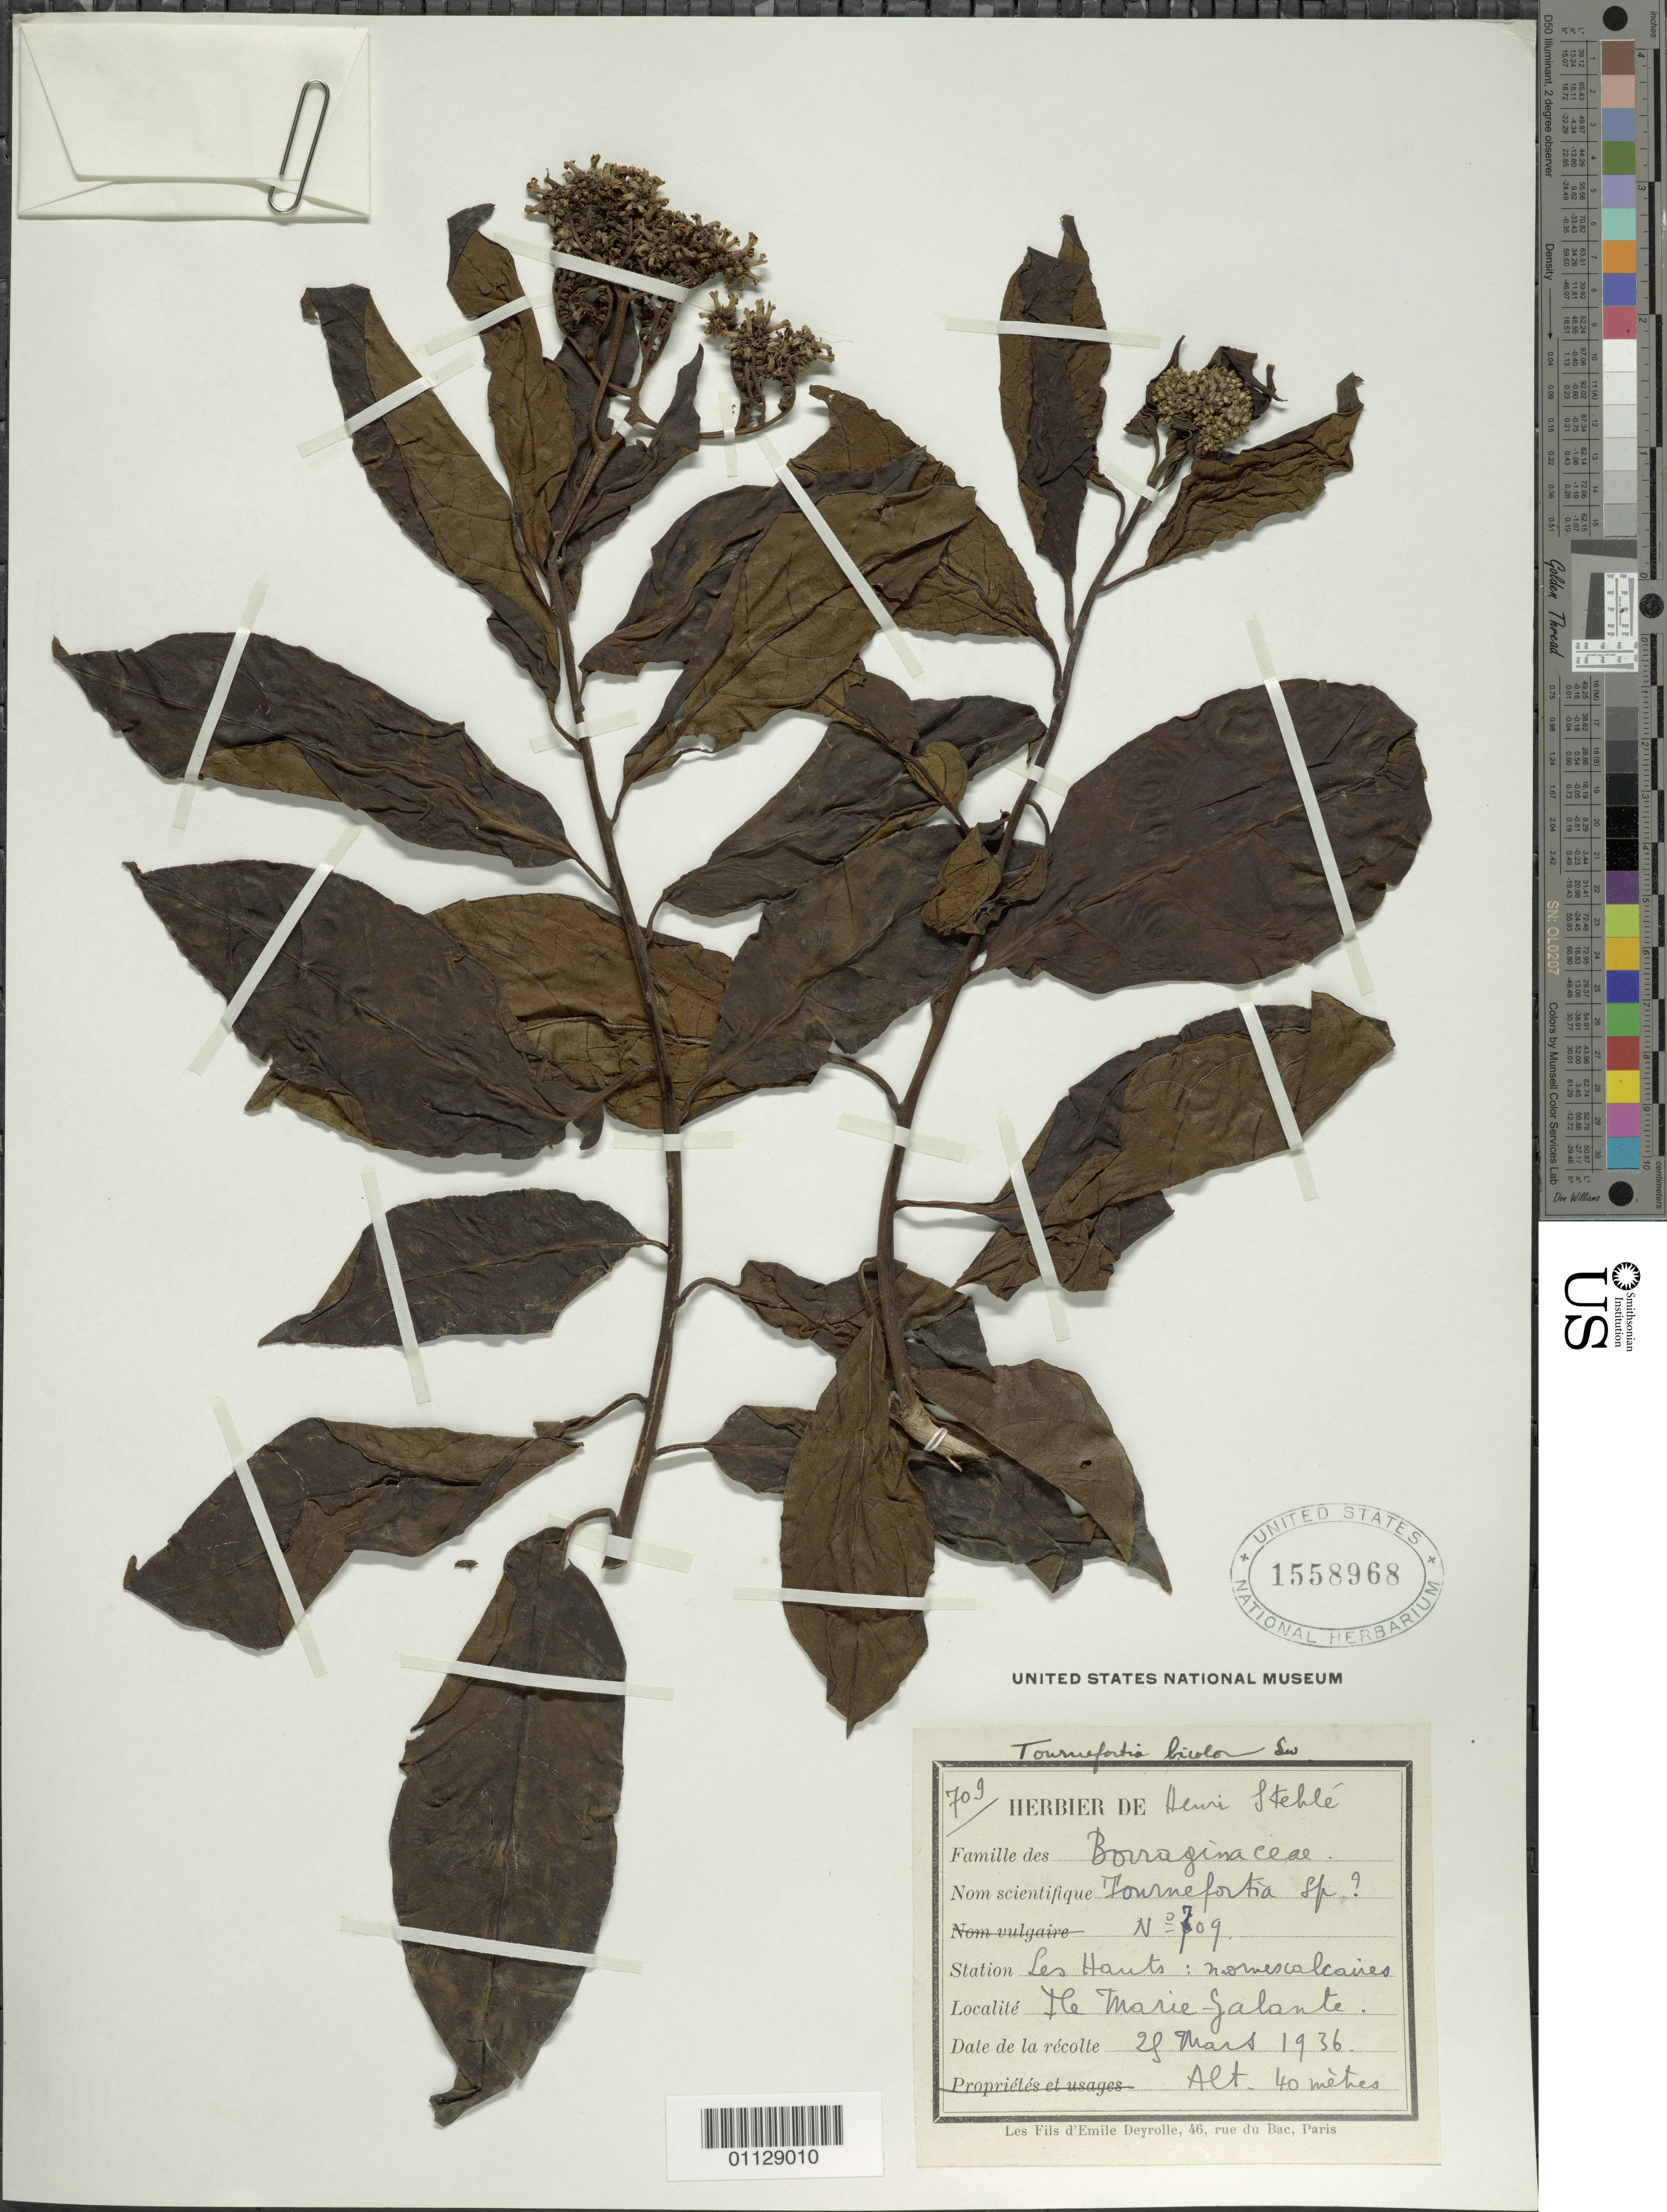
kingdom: Plantae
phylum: Tracheophyta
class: Magnoliopsida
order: Boraginales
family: Heliotropiaceae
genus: Tournefortia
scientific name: Tournefortia bicolor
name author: Sw.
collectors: H. Stehlé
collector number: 709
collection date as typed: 29 Mar 1936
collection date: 1936-03-29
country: Martinique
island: Martinique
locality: Le Marie Galante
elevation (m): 40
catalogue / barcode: US 1558968